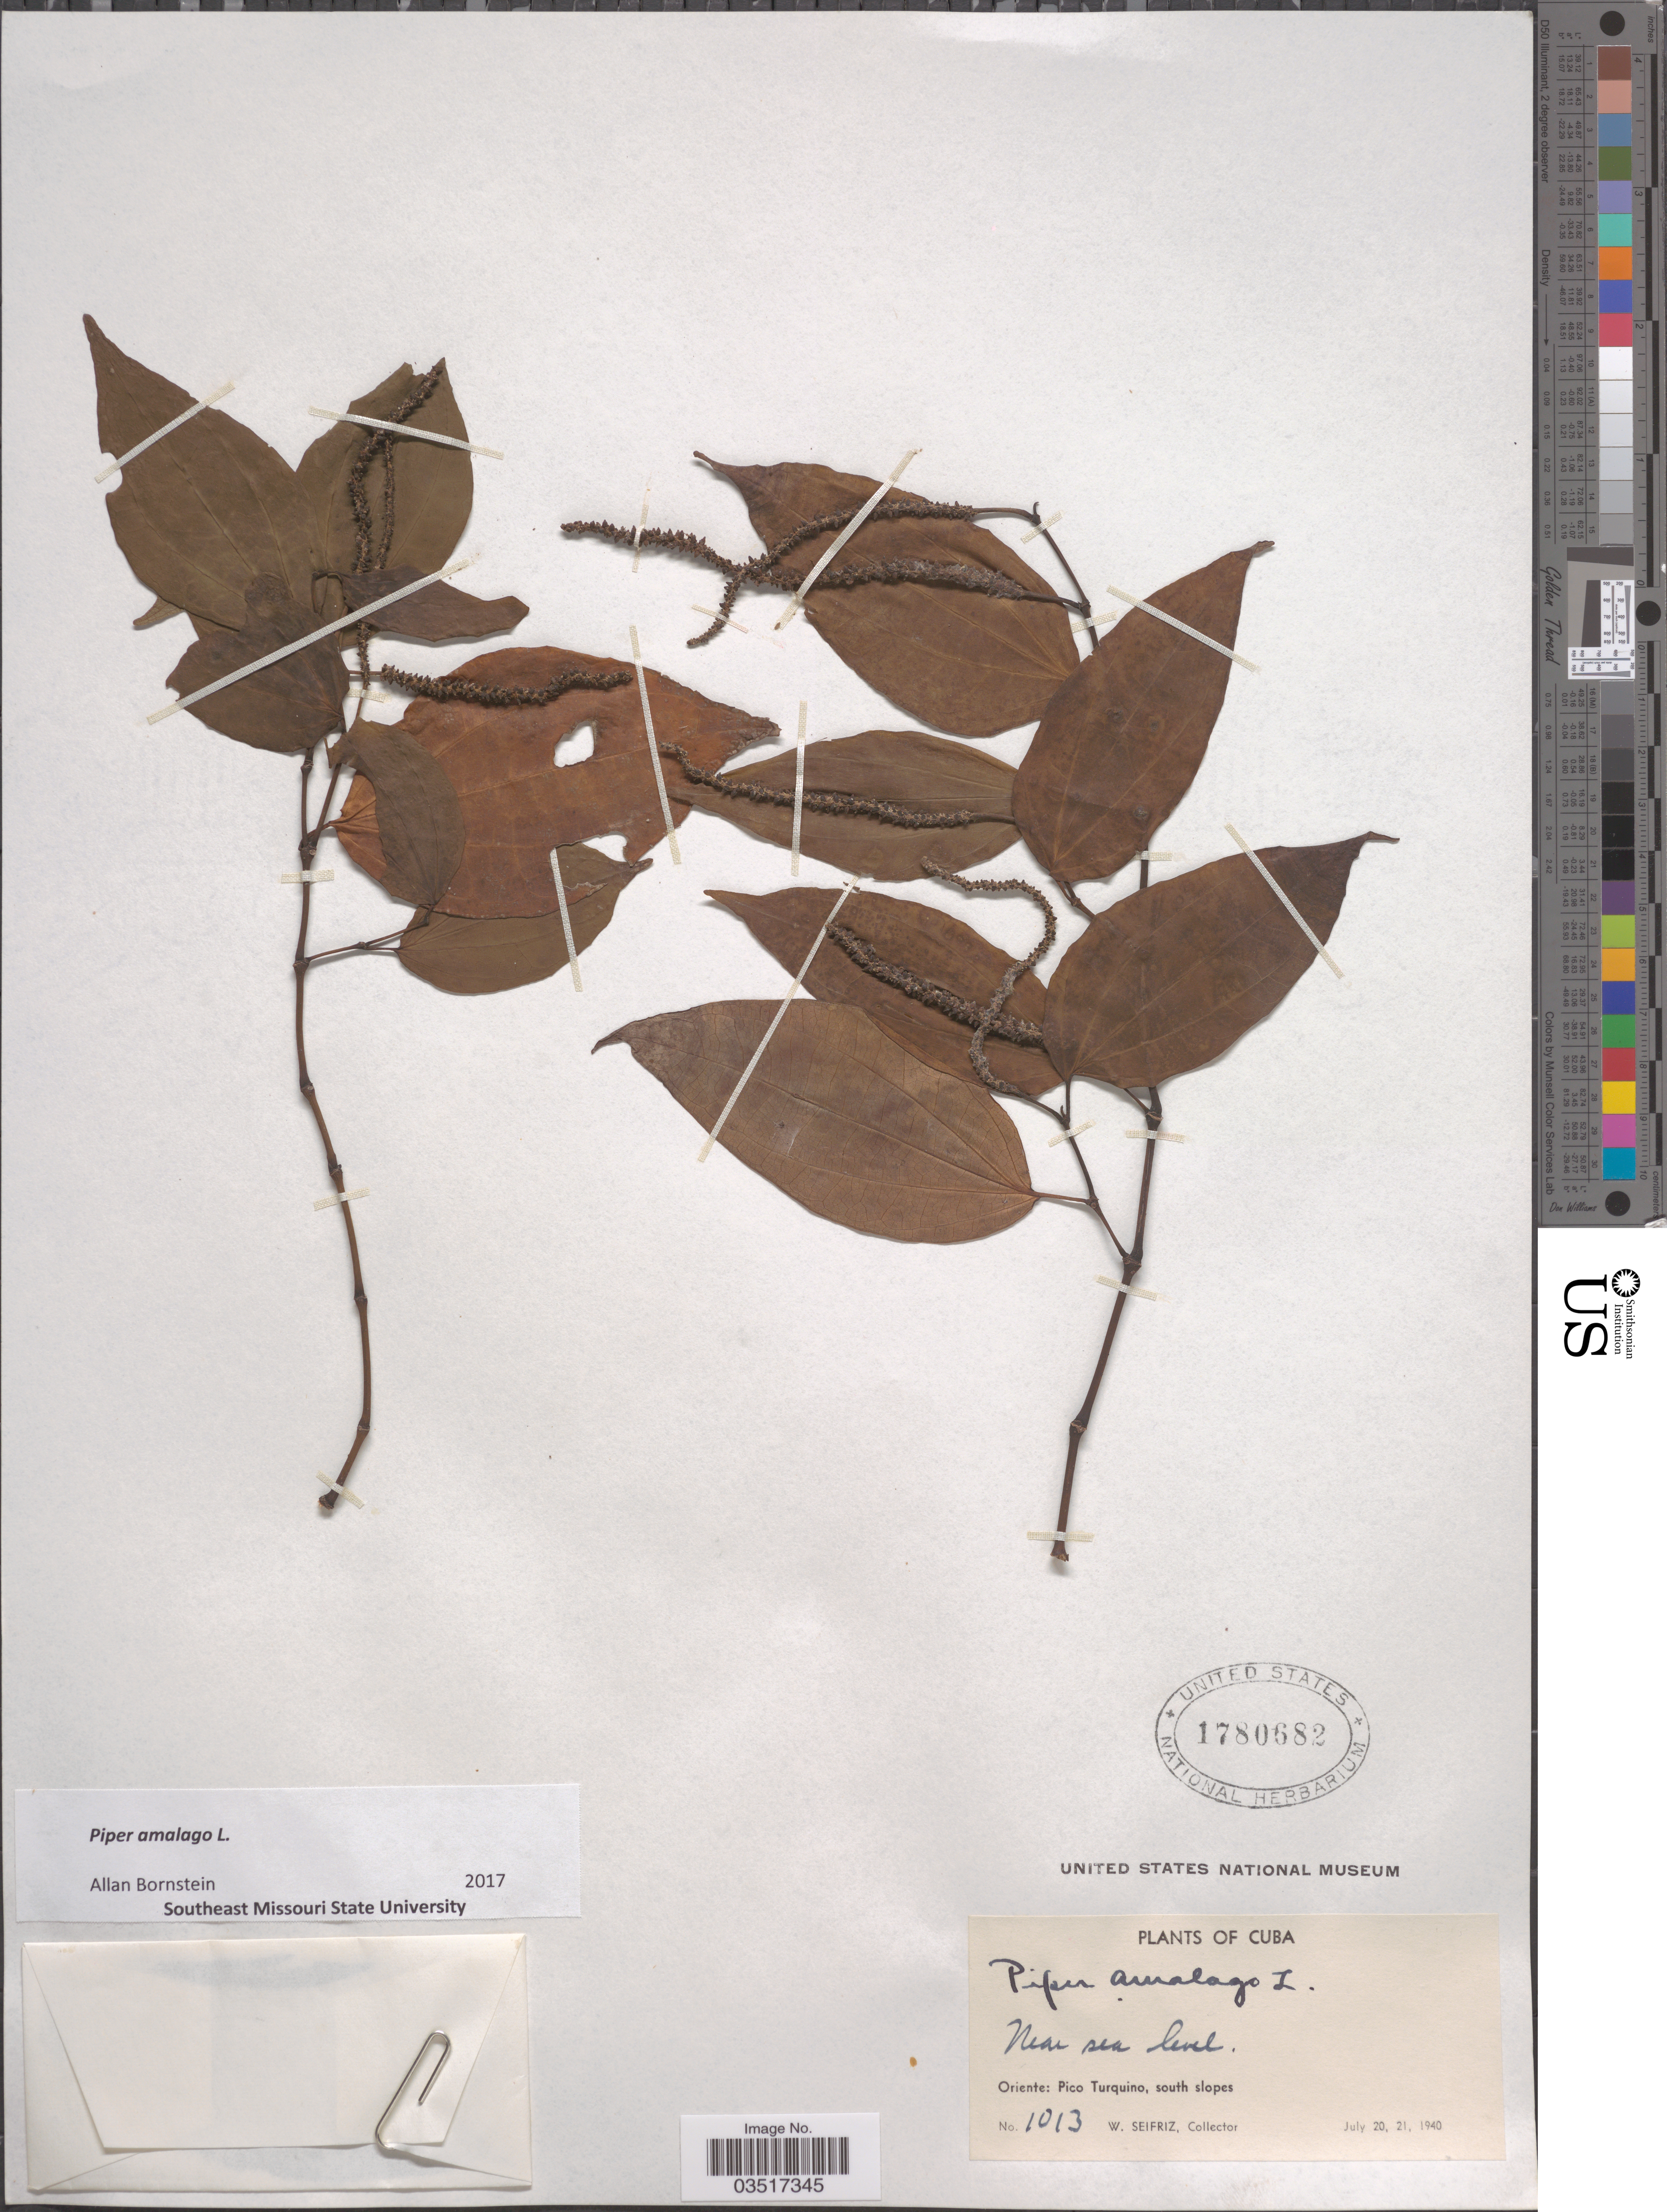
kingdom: Plantae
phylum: Tracheophyta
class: Magnoliopsida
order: Piperales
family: Piperaceae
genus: Piper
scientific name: Piper amalago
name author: L.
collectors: W. Seifriz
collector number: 1013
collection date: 1940-07-20/1940-07-21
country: Cuba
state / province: Oriente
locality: Pico Turquino, south slopes.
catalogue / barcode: US 1780682